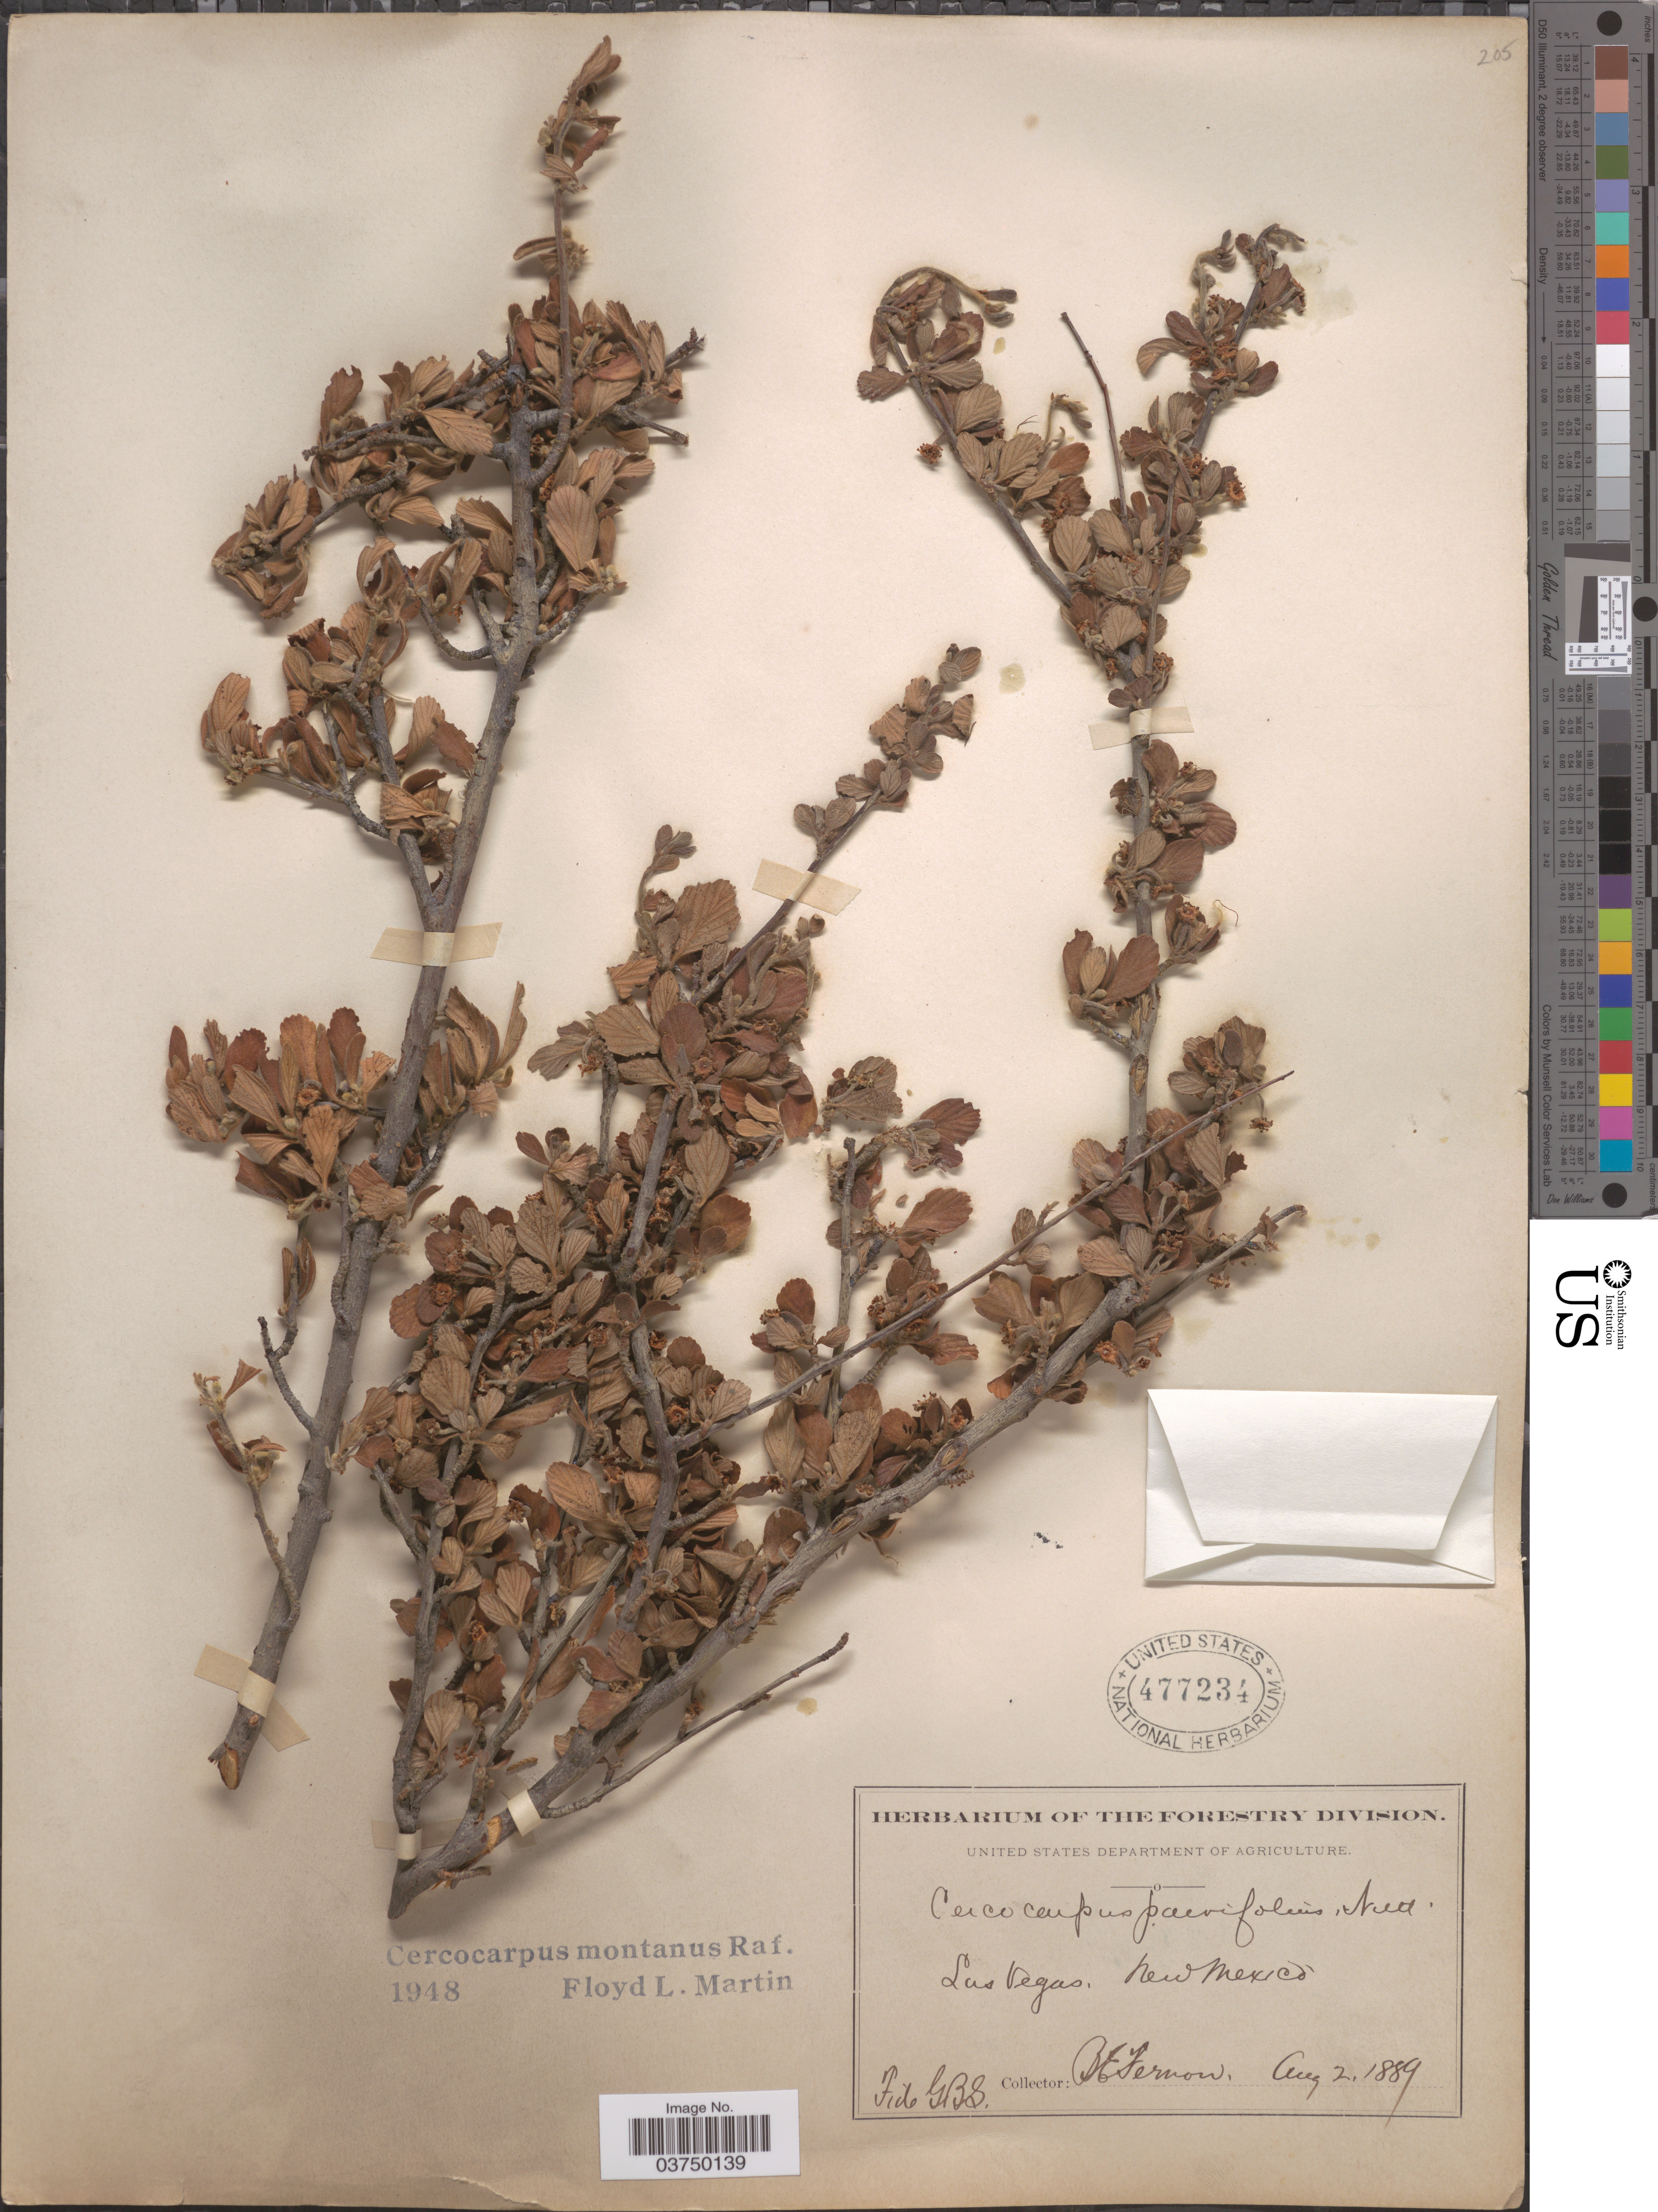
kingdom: Plantae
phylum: Tracheophyta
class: Magnoliopsida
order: Rosales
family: Rosaceae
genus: Cercocarpus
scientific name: Cercocarpus montanus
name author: Raf.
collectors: B. Fernow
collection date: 1889-08-02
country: United States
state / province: New Mexico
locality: Las Vegas.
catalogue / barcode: US 477234